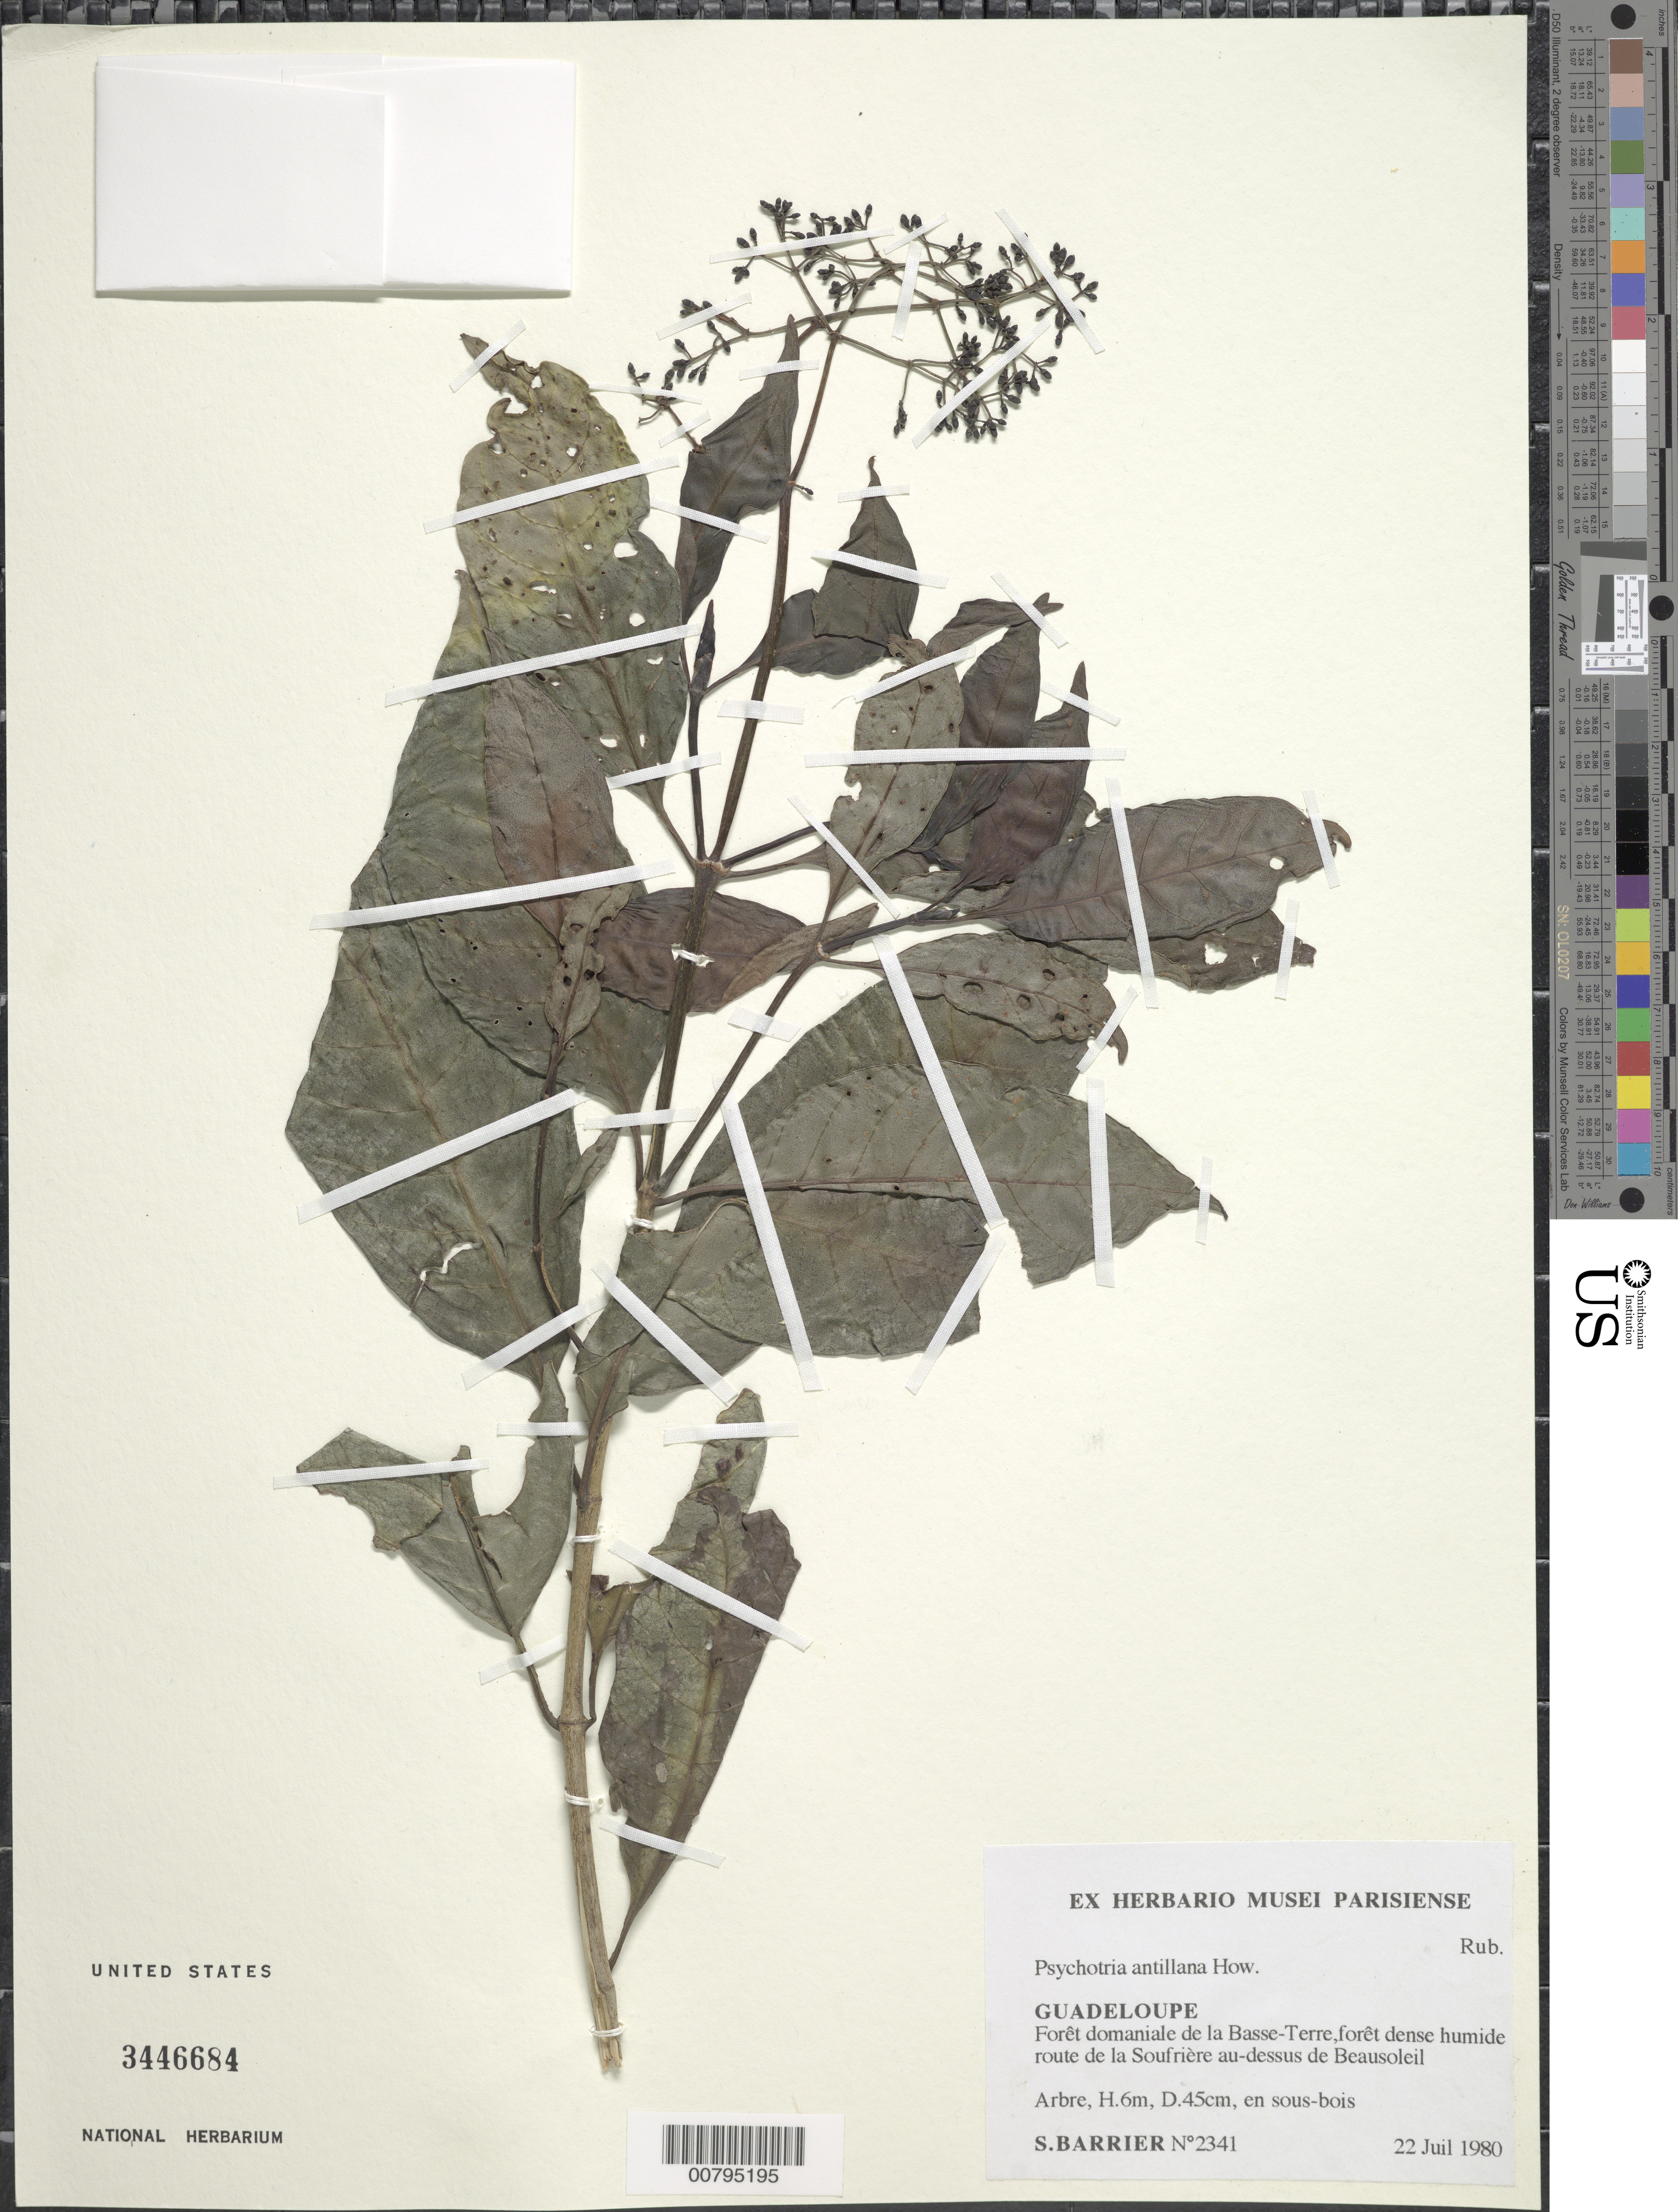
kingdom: Plantae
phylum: Tracheophyta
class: Magnoliopsida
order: Gentianales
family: Rubiaceae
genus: Psychotria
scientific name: Psychotria sp.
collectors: S. Barrier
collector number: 2341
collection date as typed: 22 Jul 1980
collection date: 1980-07-22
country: Guadeloupe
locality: Foret domaniale de la Basse-Terre; route de la Soufrière au-dessus de Beausoleil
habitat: Foret dense humide, en sous-bois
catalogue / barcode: US 3446684